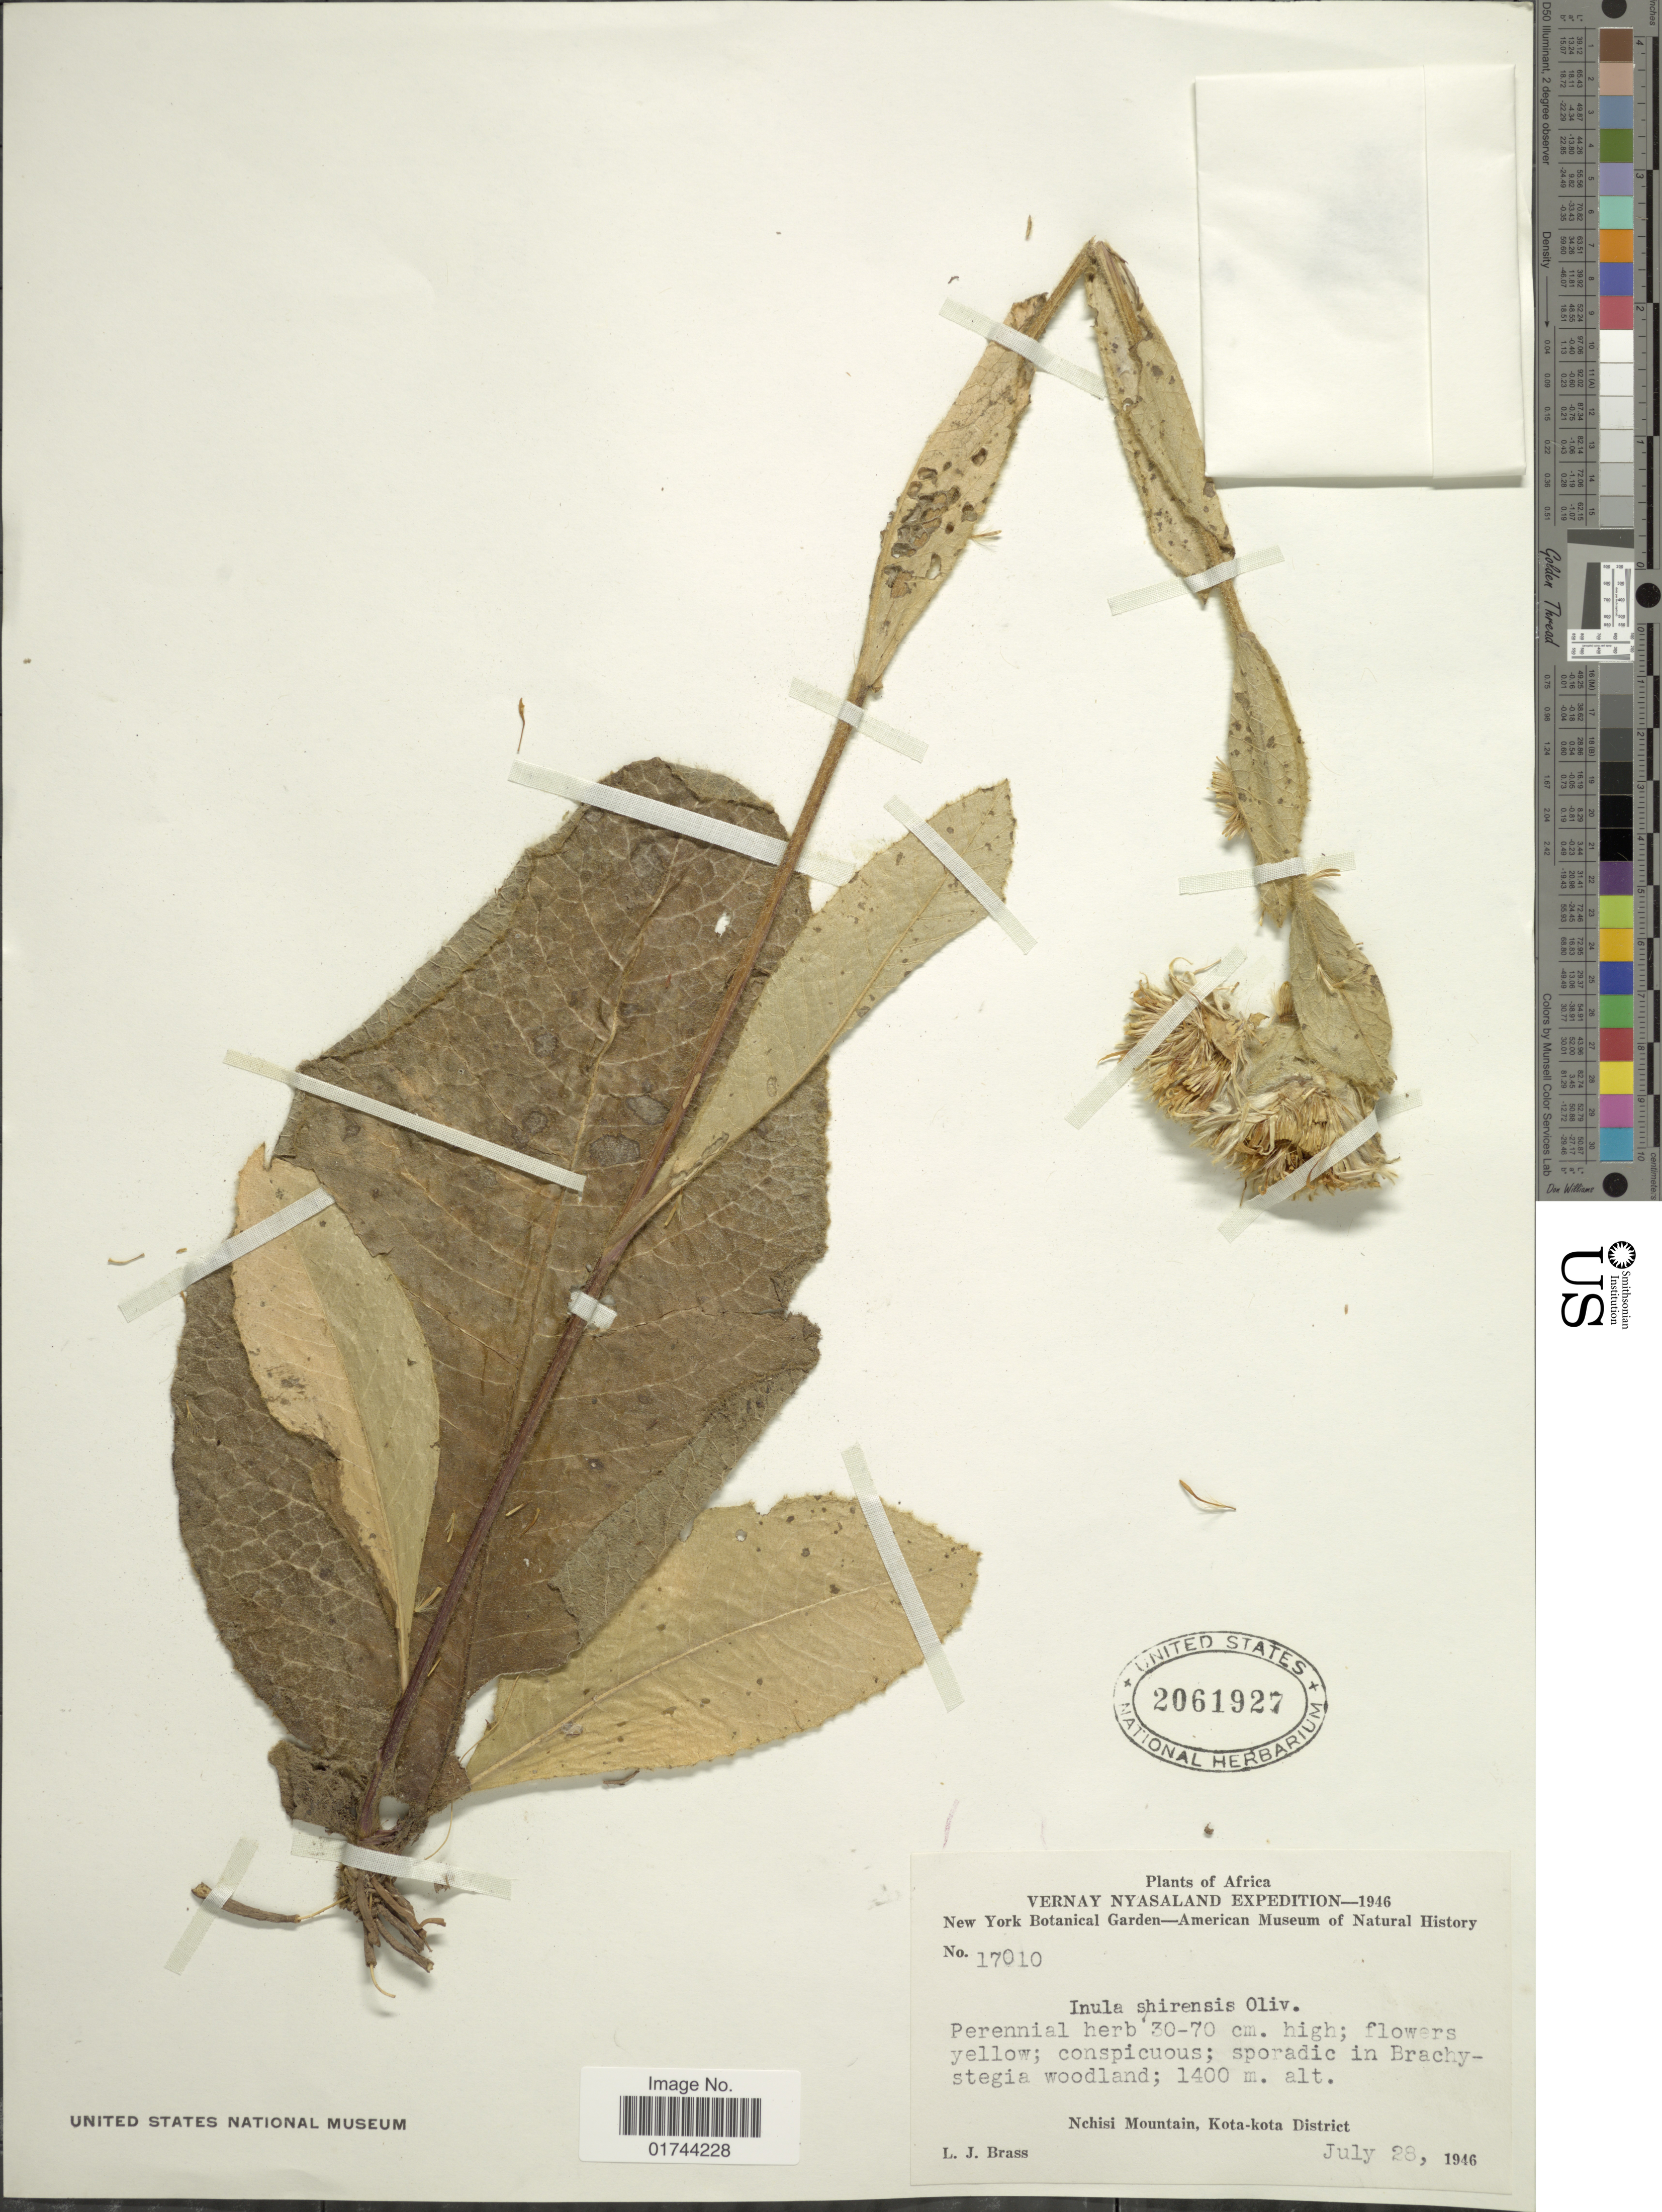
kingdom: Plantae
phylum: Tracheophyta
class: Magnoliopsida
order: Asterales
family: Asteraceae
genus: Inula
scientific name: Inula shirensis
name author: Oliv.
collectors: L. J. Brass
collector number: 17010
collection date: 1946-07-28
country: Malawi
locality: Africa, Vernay Nyasaland, sporadic in Brachystegia woodland, Nchisi Mountain, Kota- kota District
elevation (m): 1400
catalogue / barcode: US 2061927